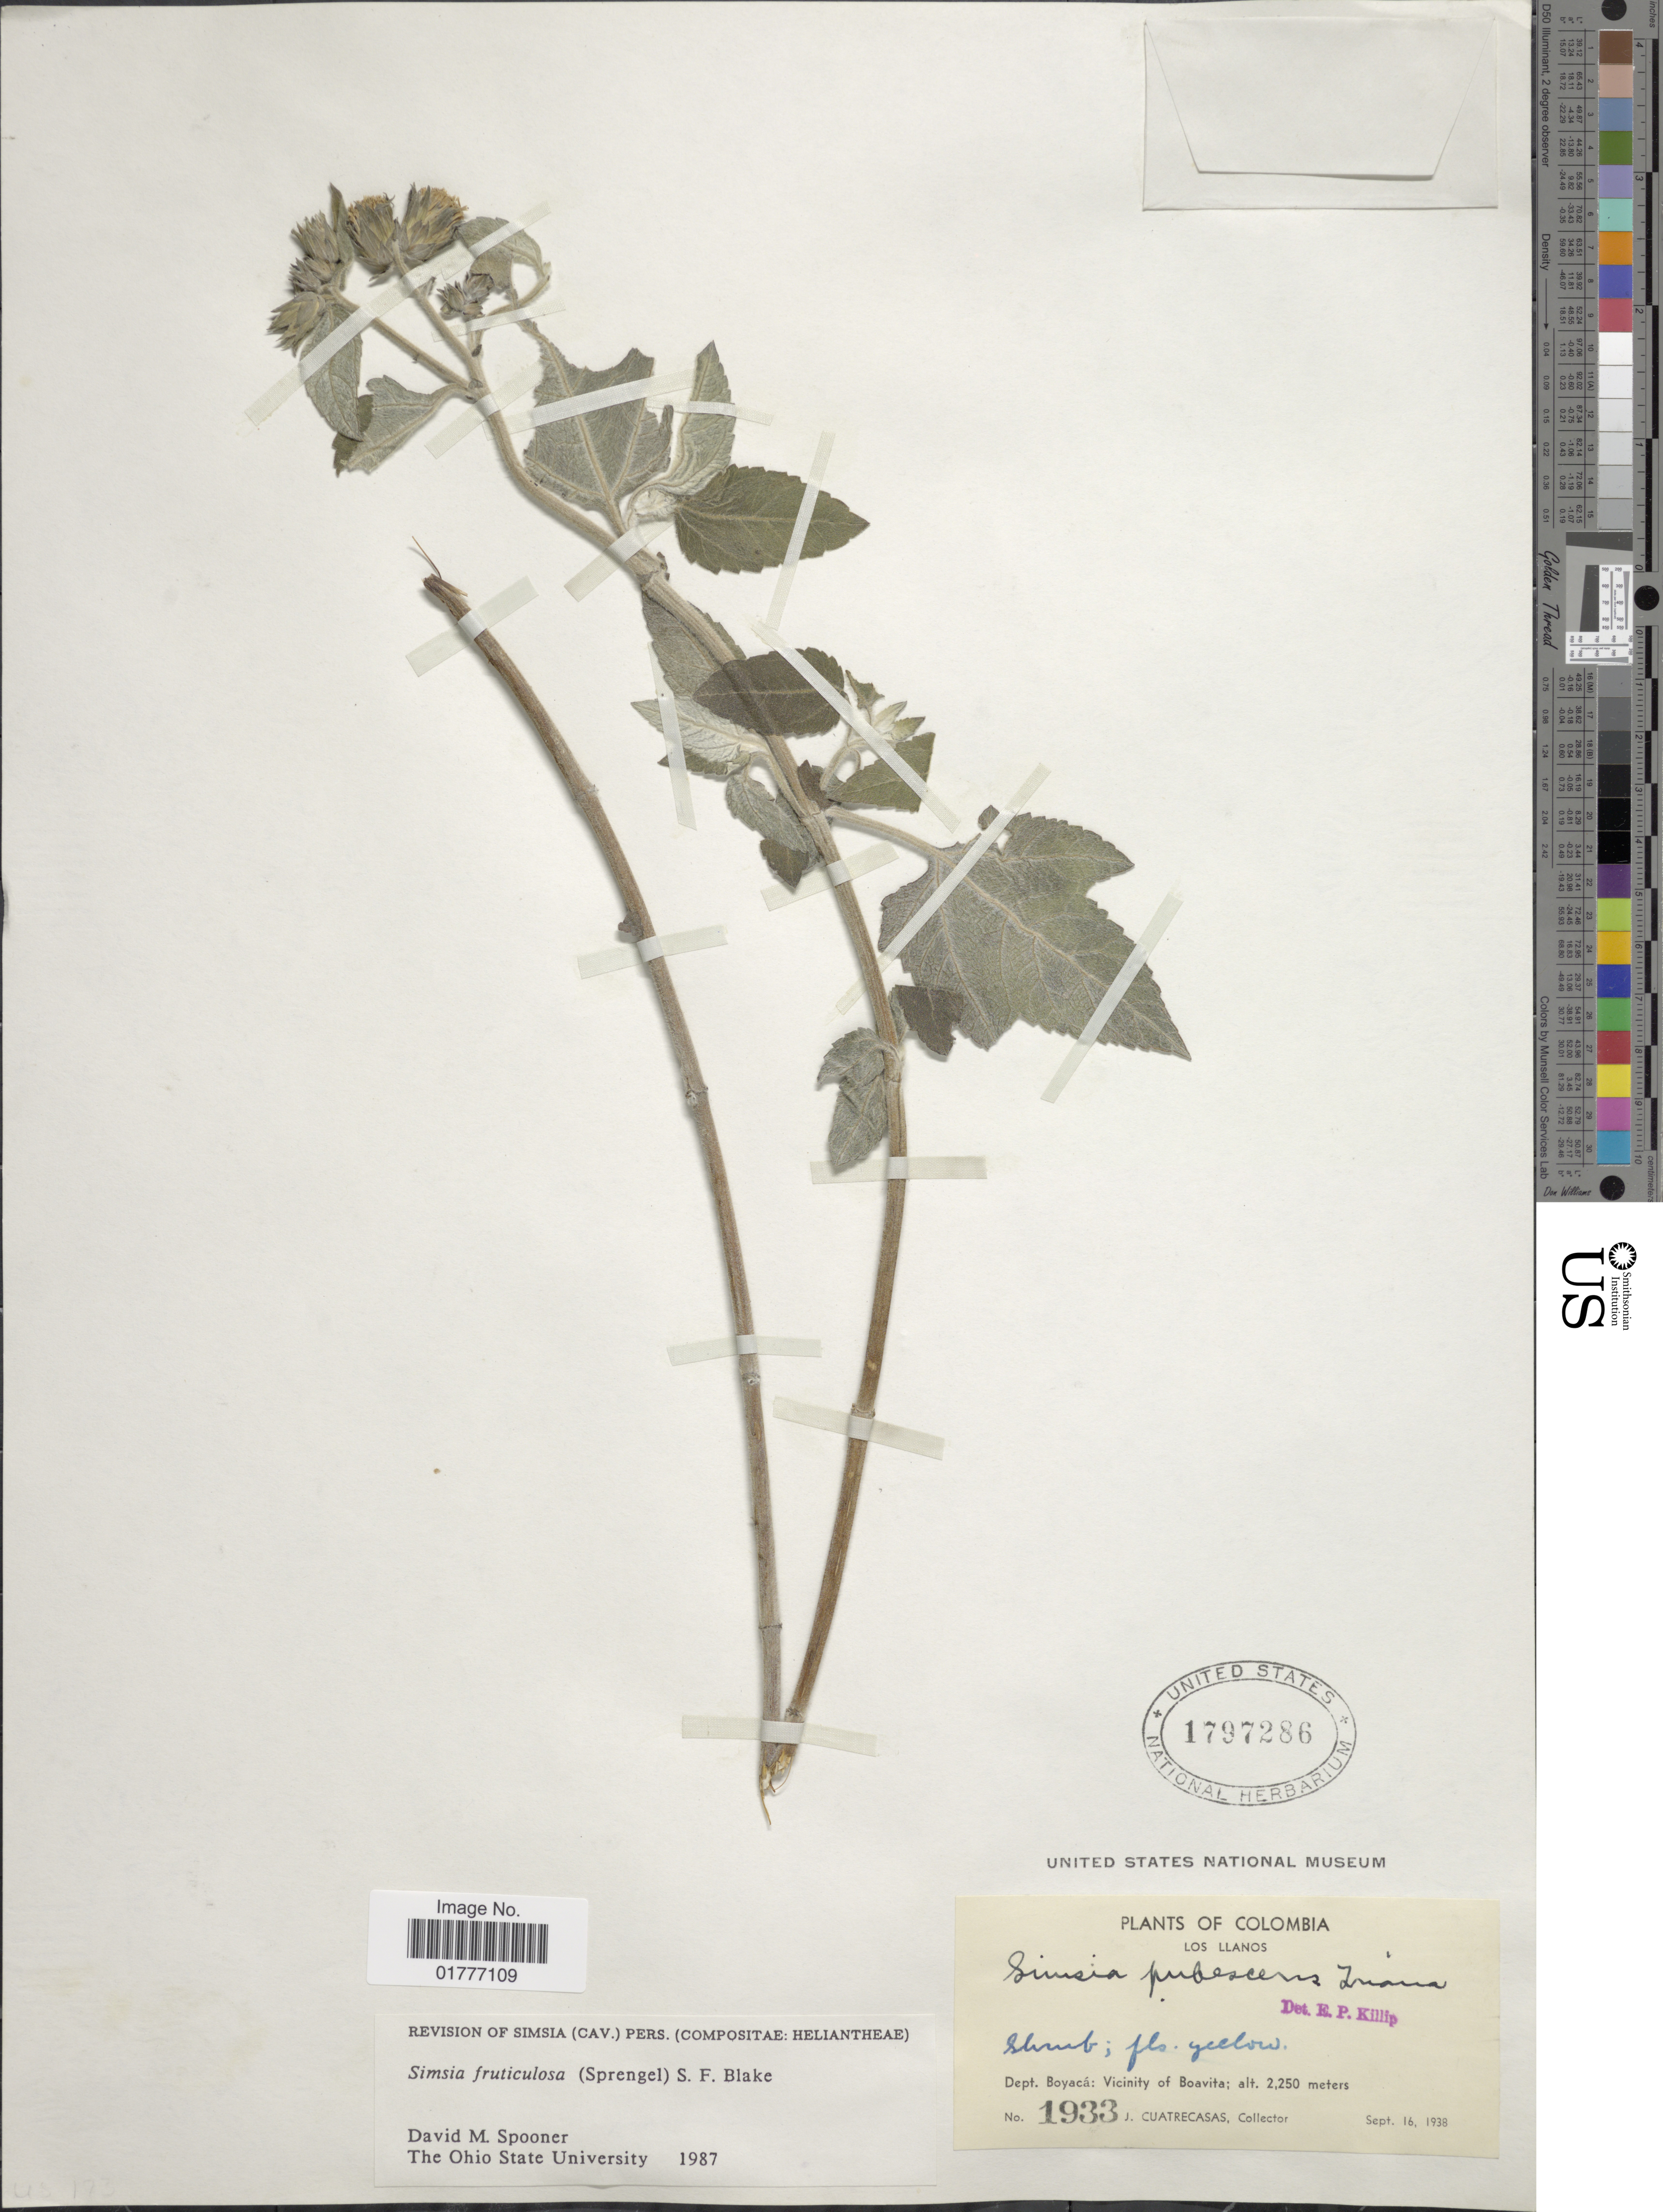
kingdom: Plantae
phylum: Tracheophyta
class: Magnoliopsida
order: Asterales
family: Asteraceae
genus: Simsia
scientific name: Simsia fruticulosa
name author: (Spreng.) S.F. Blake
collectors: J. Cuatrecasas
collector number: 1933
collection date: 1938-09-16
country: Colombia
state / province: Boyacá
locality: Los Llanos: Vicinity of Boavita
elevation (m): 2250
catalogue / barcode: US 1797286